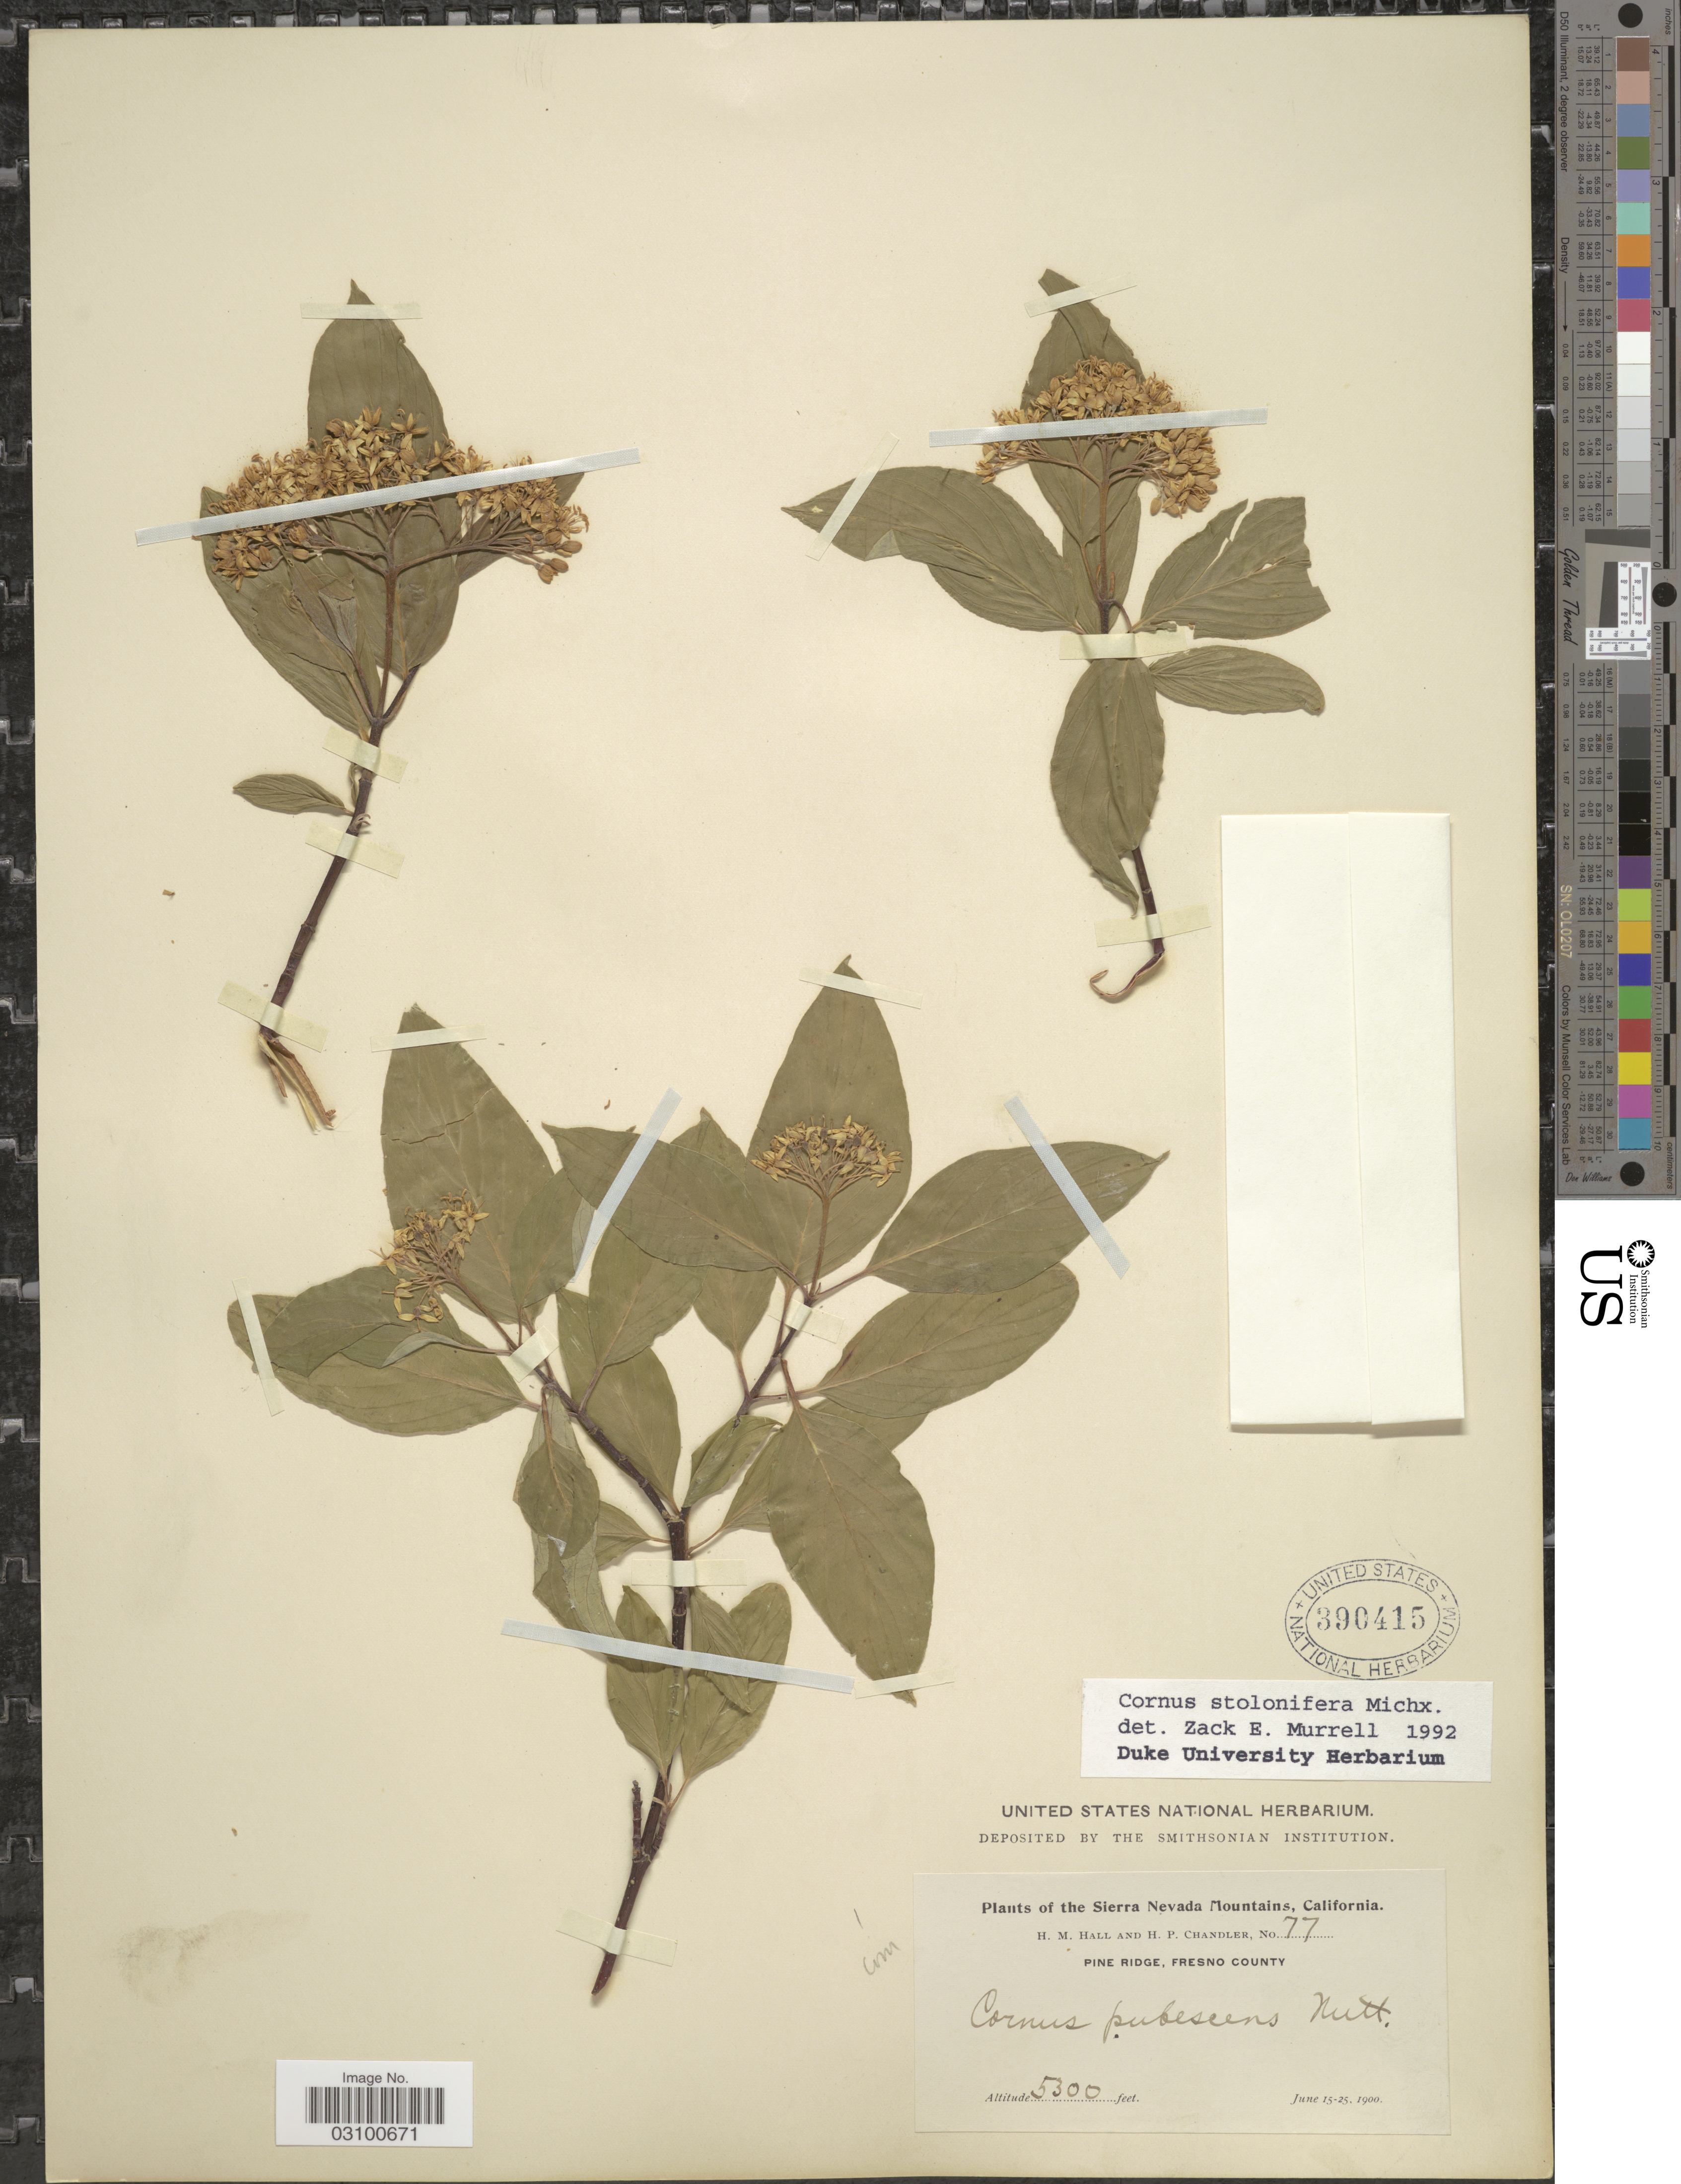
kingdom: Plantae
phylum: Tracheophyta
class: Magnoliopsida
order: Cornales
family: Cornaceae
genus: Cornus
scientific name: Cornus sericea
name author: L.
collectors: H. M. Hall & H. Chandler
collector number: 77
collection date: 1900-06-15/1900-06-25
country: United States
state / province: California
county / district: Fresno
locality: Sierra Nevada Mountains. Pine Ridge, Fresno County.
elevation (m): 1615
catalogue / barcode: US 390415